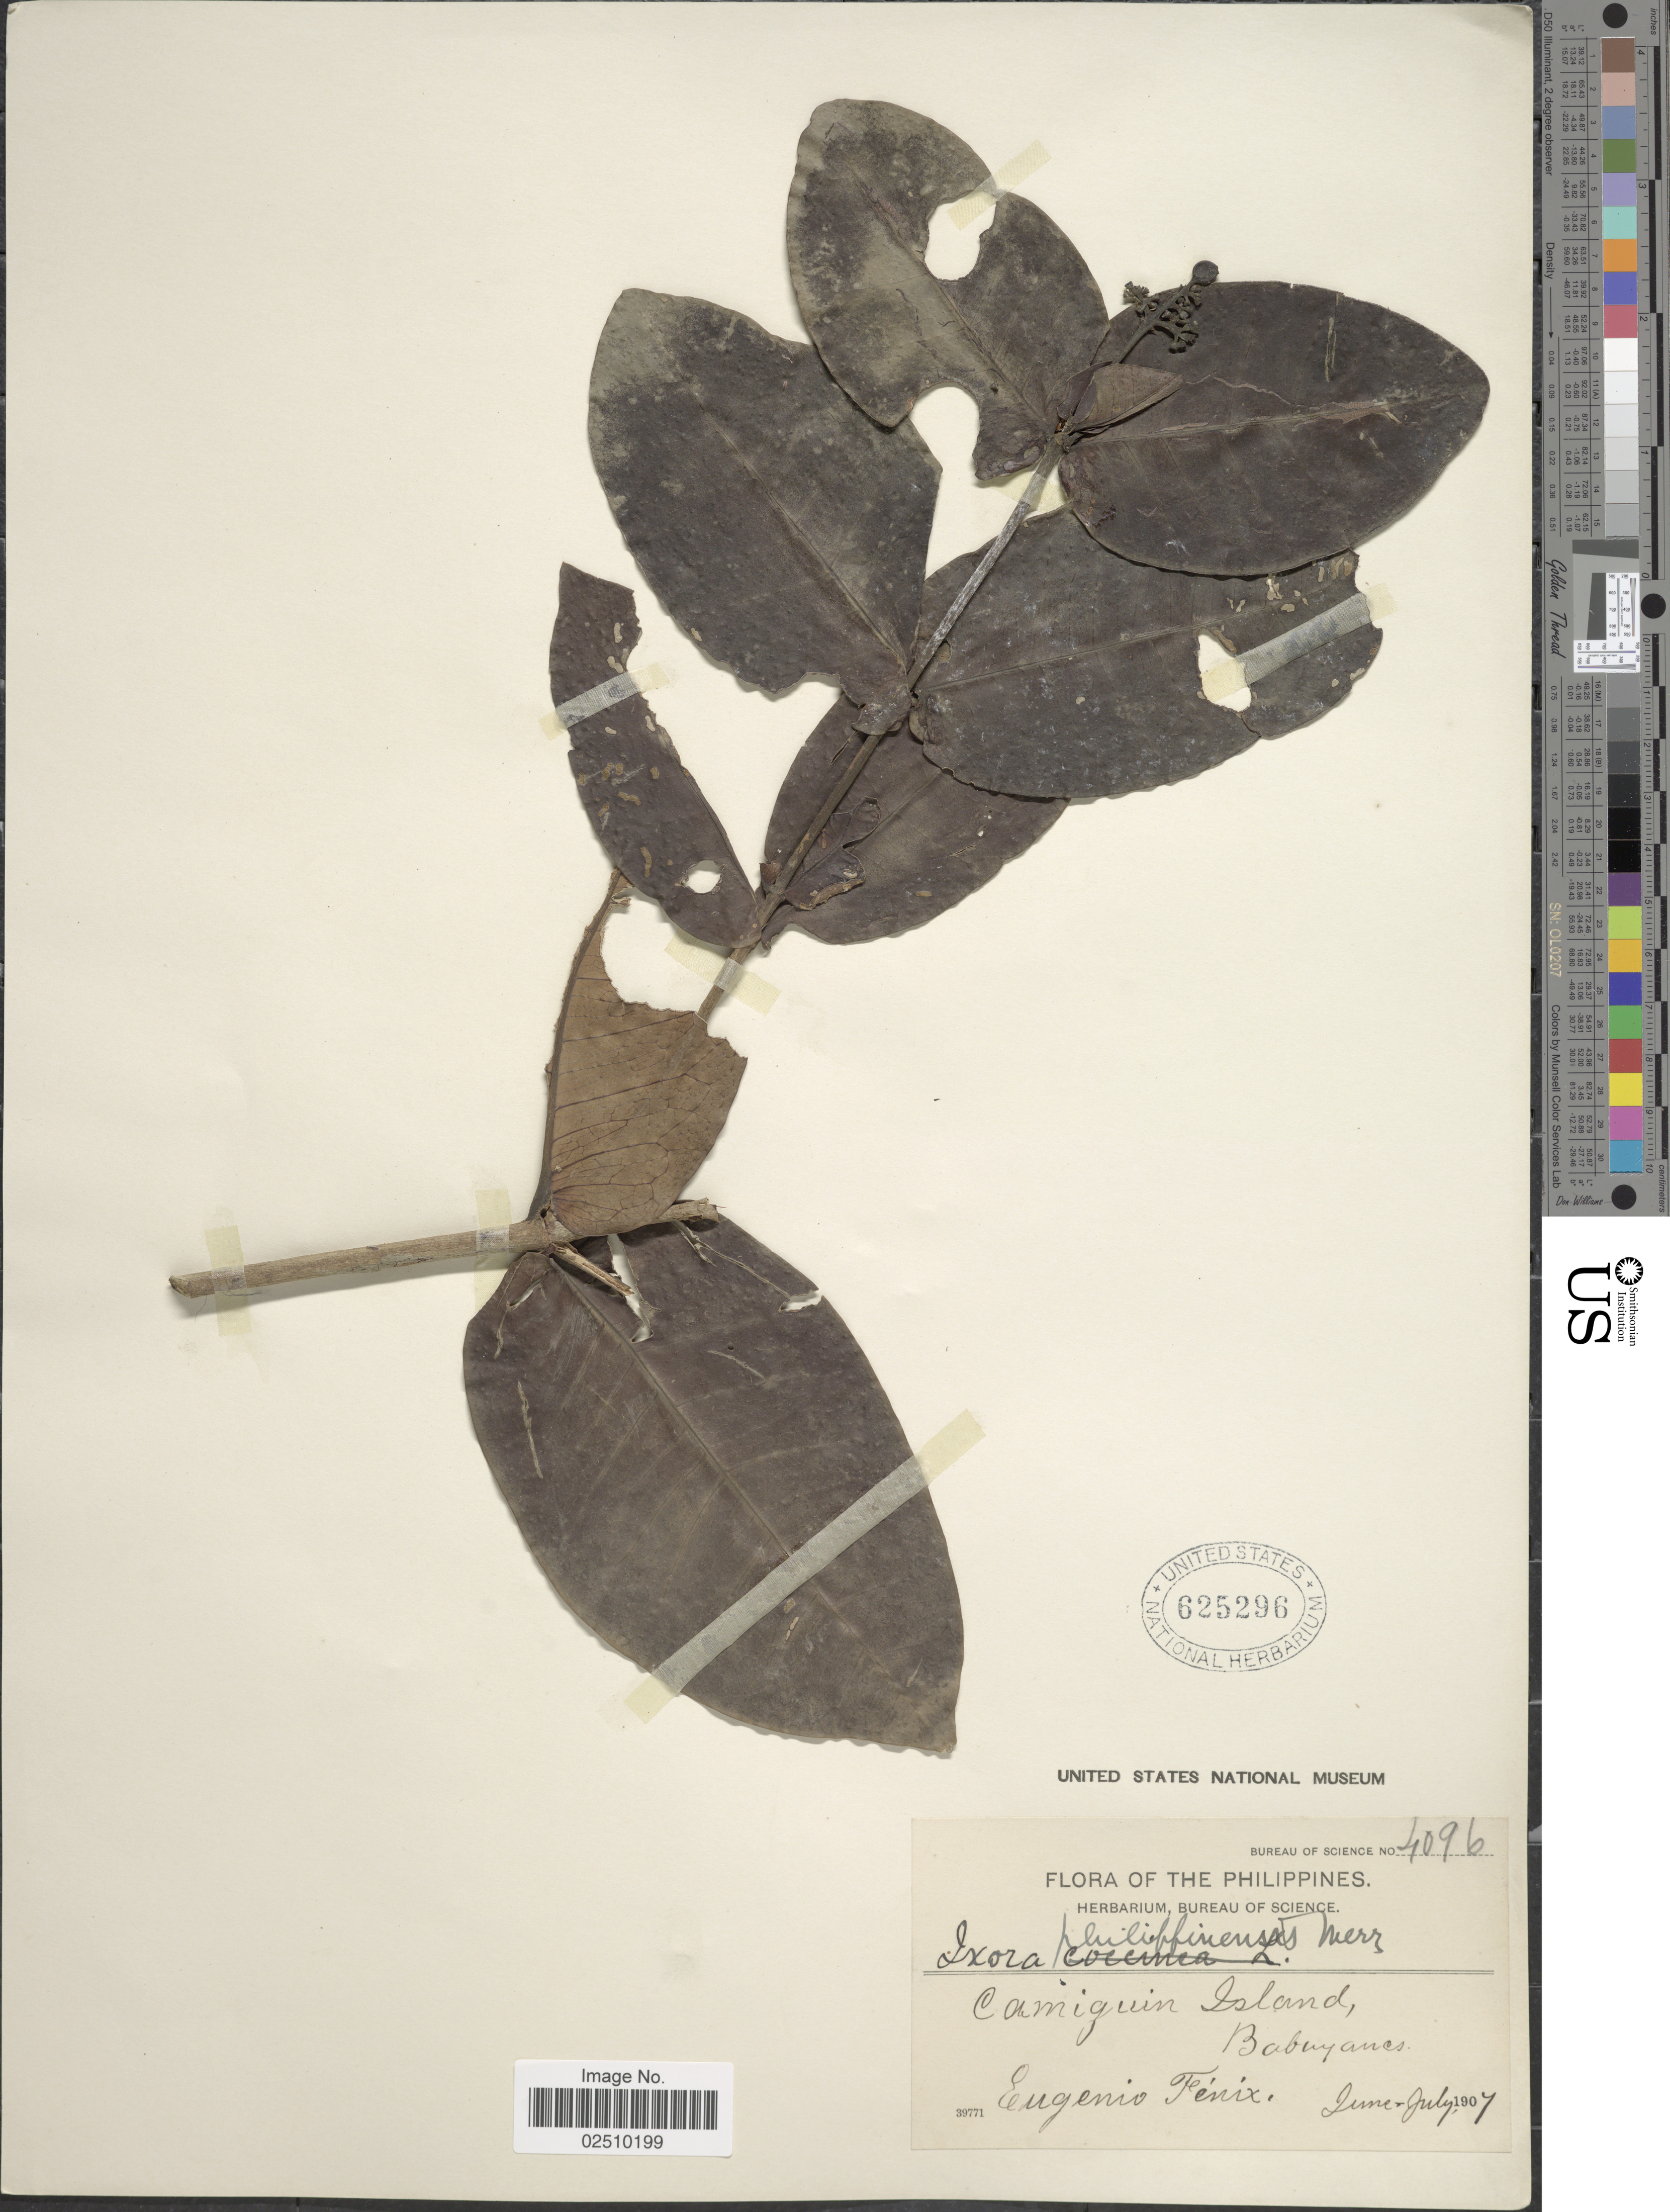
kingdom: Plantae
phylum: Tracheophyta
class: Magnoliopsida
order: Gentianales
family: Rubiaceae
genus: Ixora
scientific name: Ixora philippinensis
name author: Merr.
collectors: E. Fénix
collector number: Bureau of Science 4096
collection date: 1907-06/1907-07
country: Philippines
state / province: Northern Mindanao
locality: Camiguin Island, Babuyanes.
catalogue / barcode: US 625296